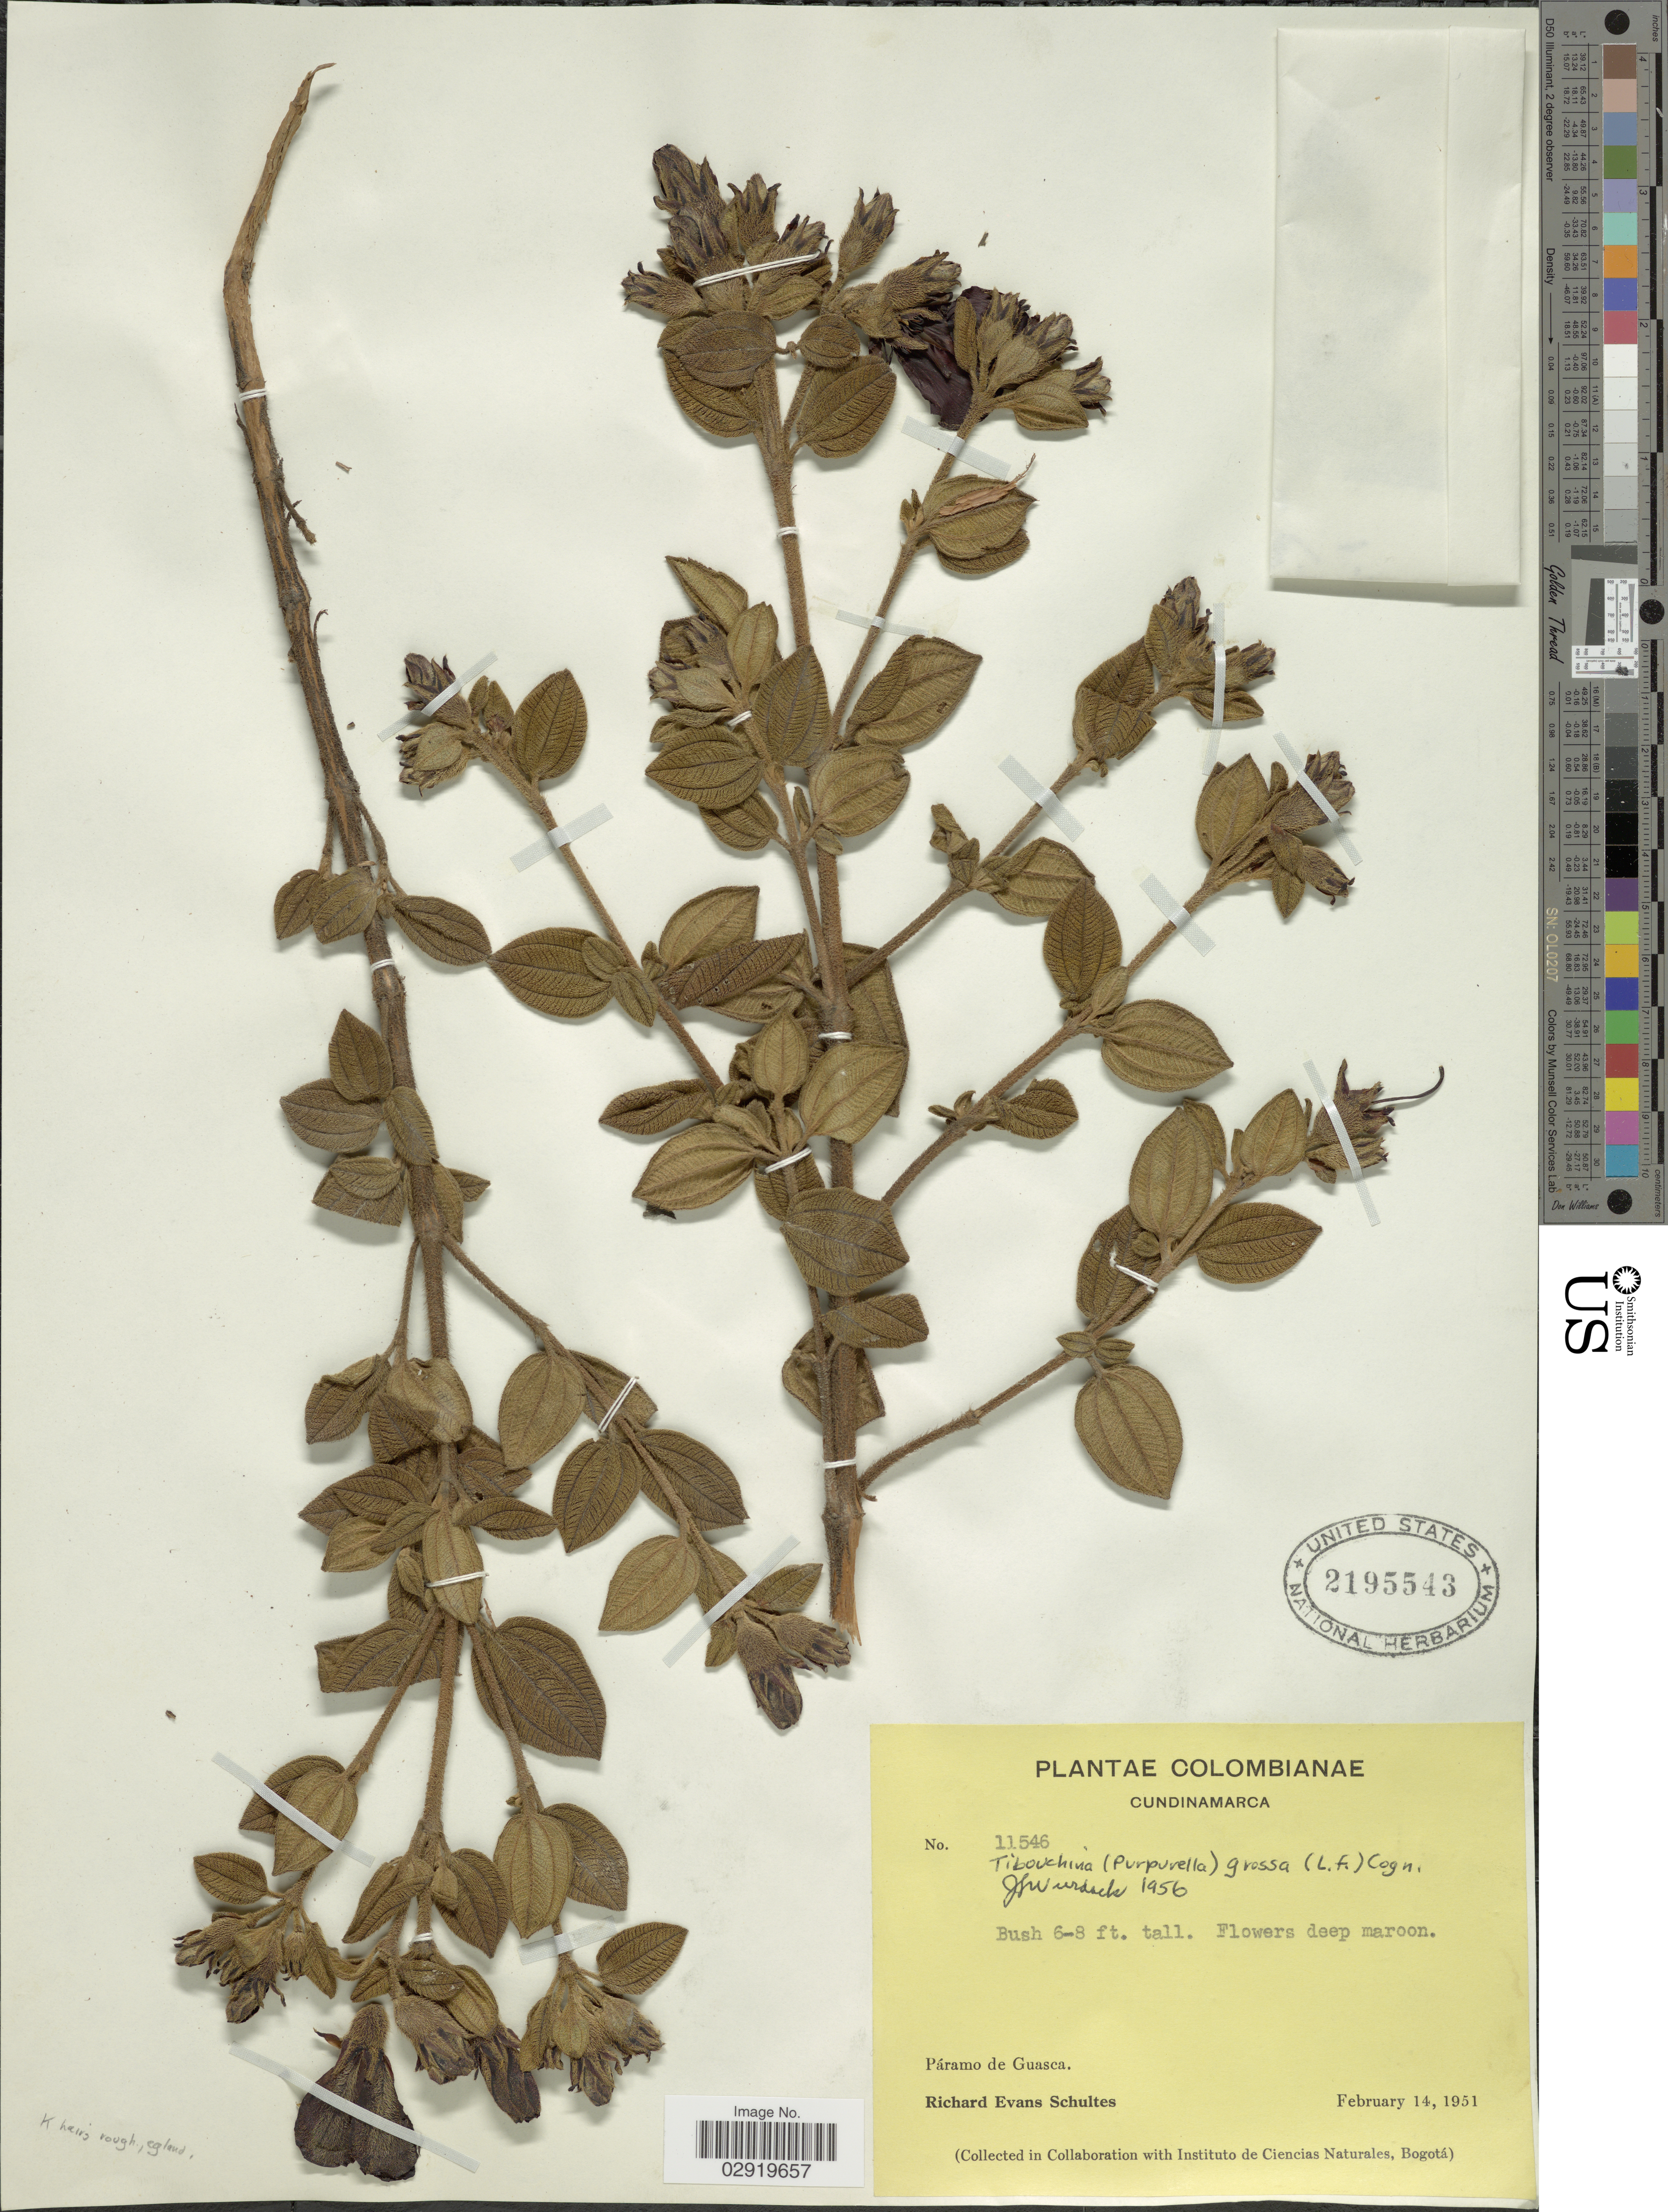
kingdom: Plantae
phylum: Tracheophyta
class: Magnoliopsida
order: Myrtales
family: Melastomataceae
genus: Chaetogastra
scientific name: Chaetogastra grossa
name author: (L. f.) P.J.F. Guim. & Michelang.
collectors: R. E. Schultes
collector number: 11546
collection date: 1951-02-14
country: Colombia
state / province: Cundinamarca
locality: Páramo de Guasca.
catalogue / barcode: US 2195543